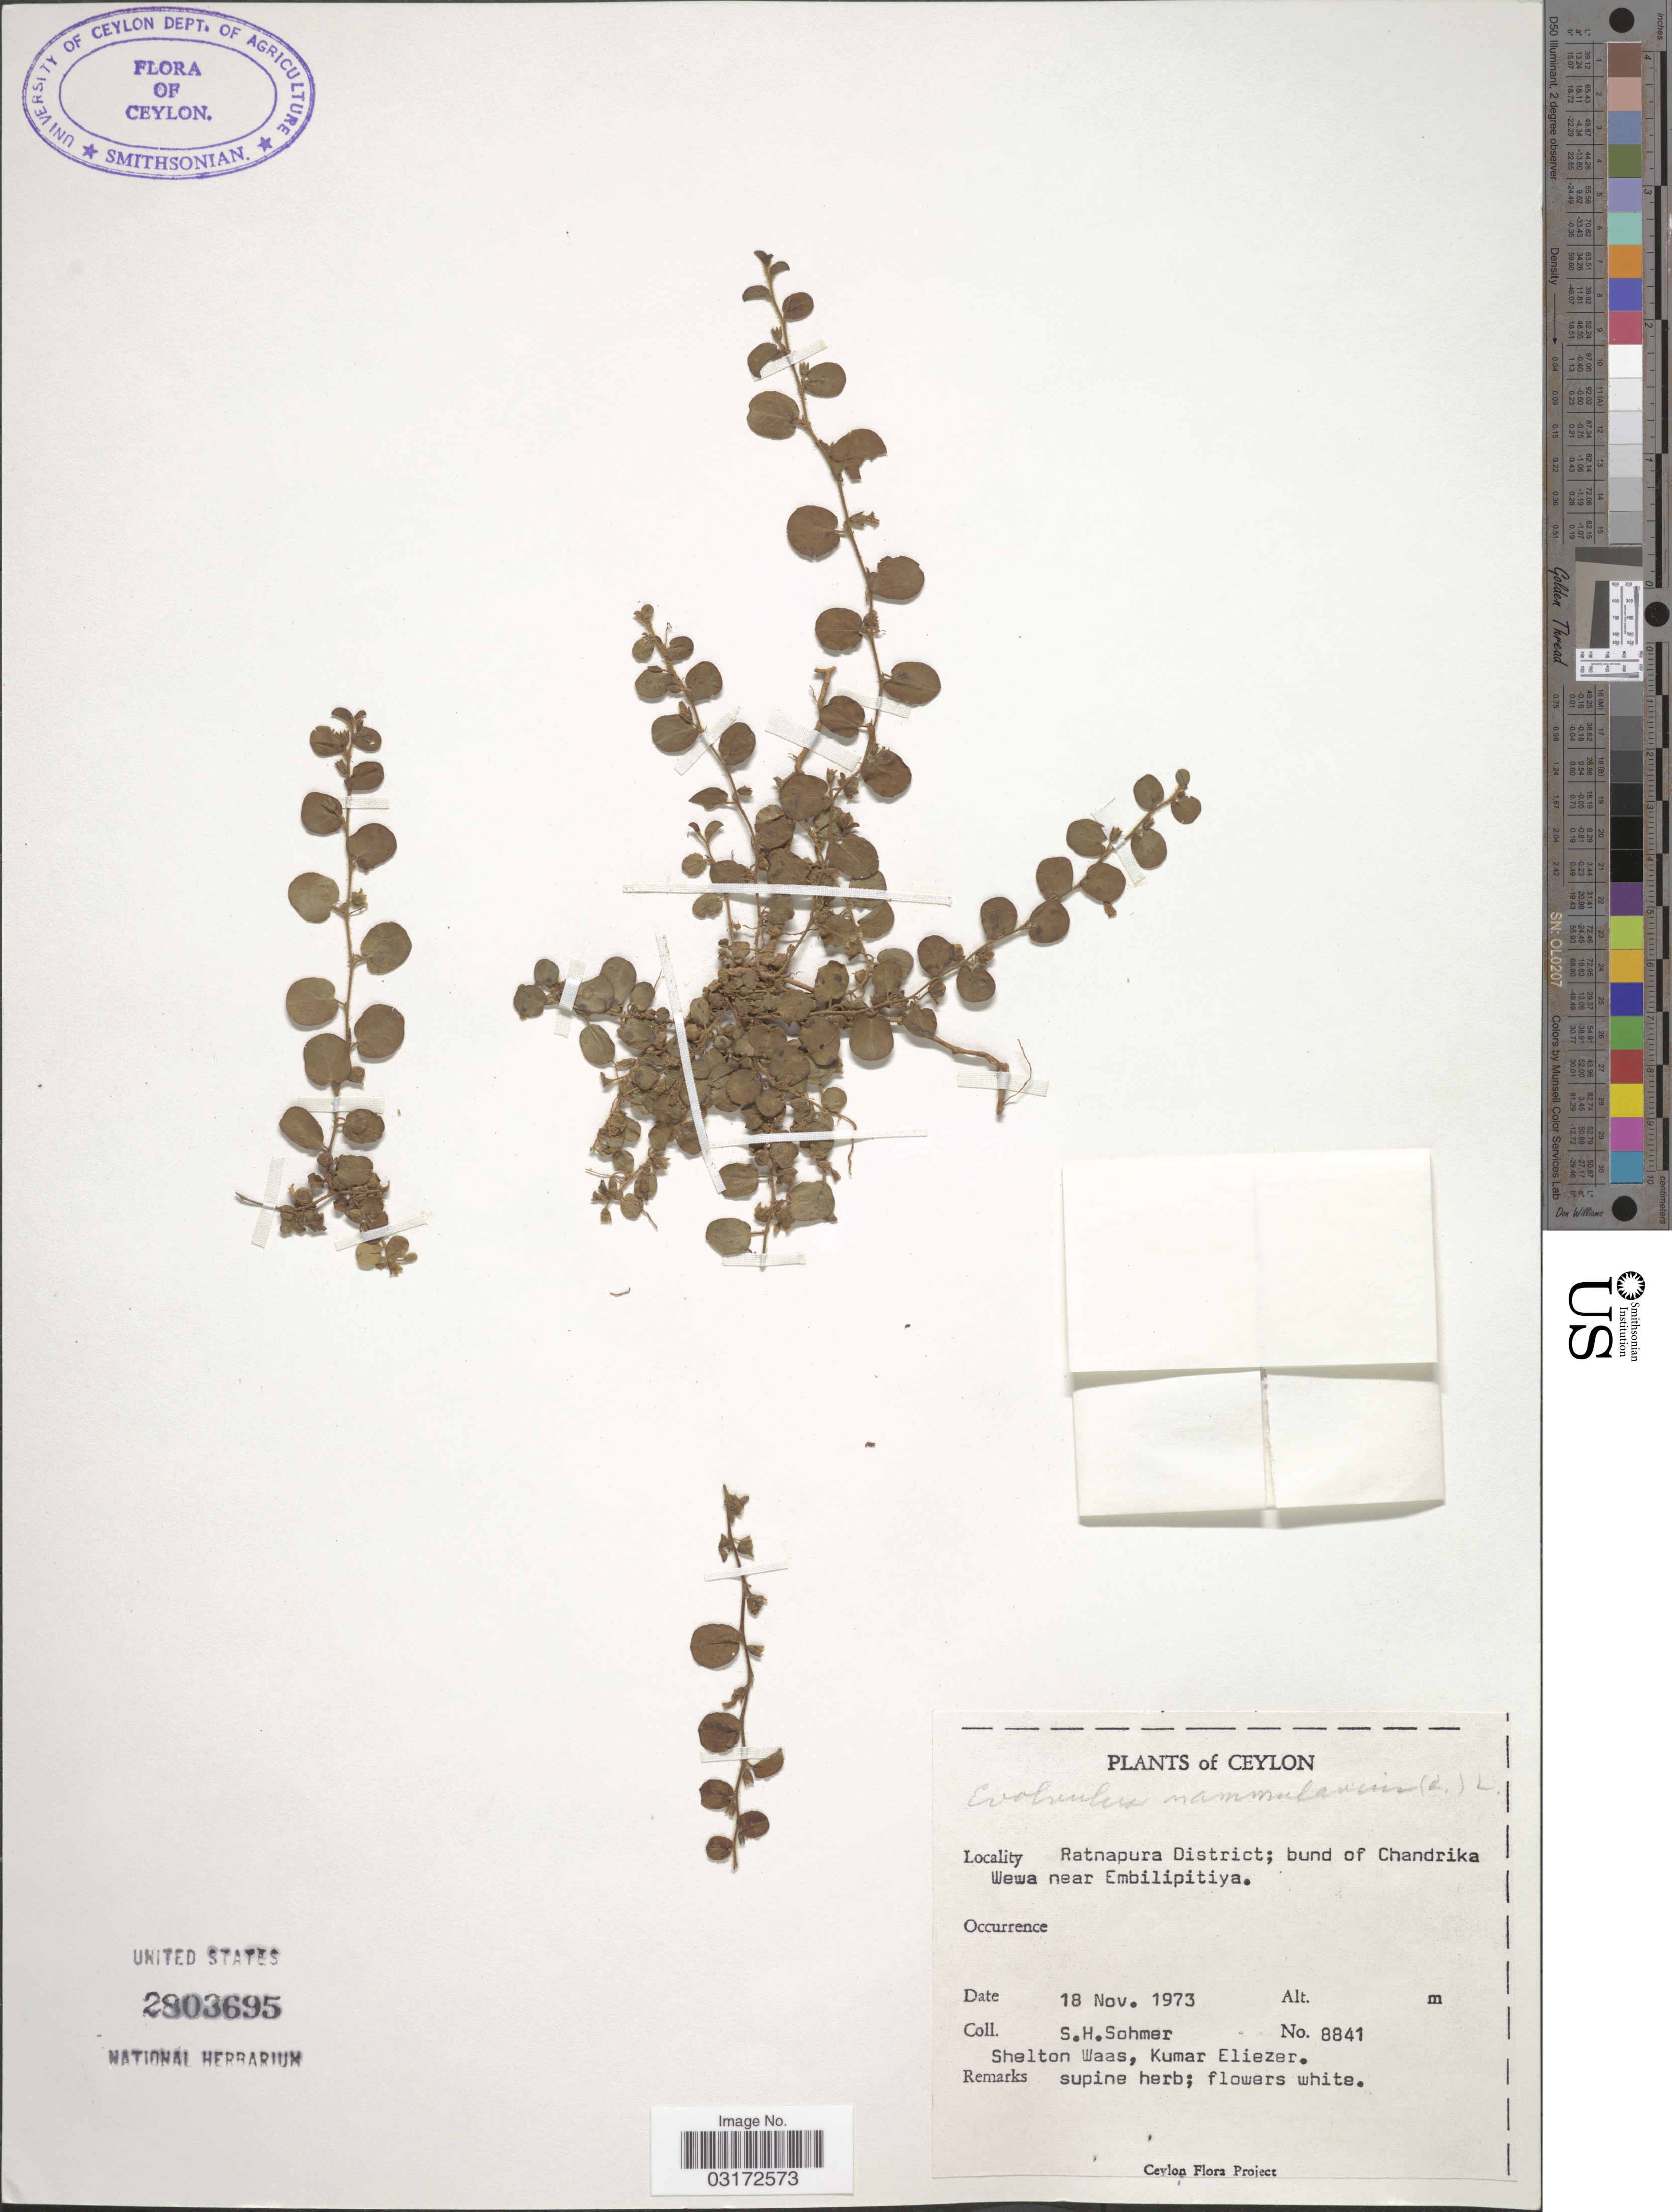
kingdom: Plantae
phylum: Tracheophyta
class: Magnoliopsida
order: Solanales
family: Convolvulaceae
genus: Evolvulus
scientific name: Evolvulus nummularius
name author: (L.) L.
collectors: S. H. Sohmer, S. Waas & K. Eliezer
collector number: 8841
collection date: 1973-11-18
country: Sri Lanka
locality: Ceylon. Ratnapura District; bund of Chandrika Wewa near Embilipitiya,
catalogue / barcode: US 2803695